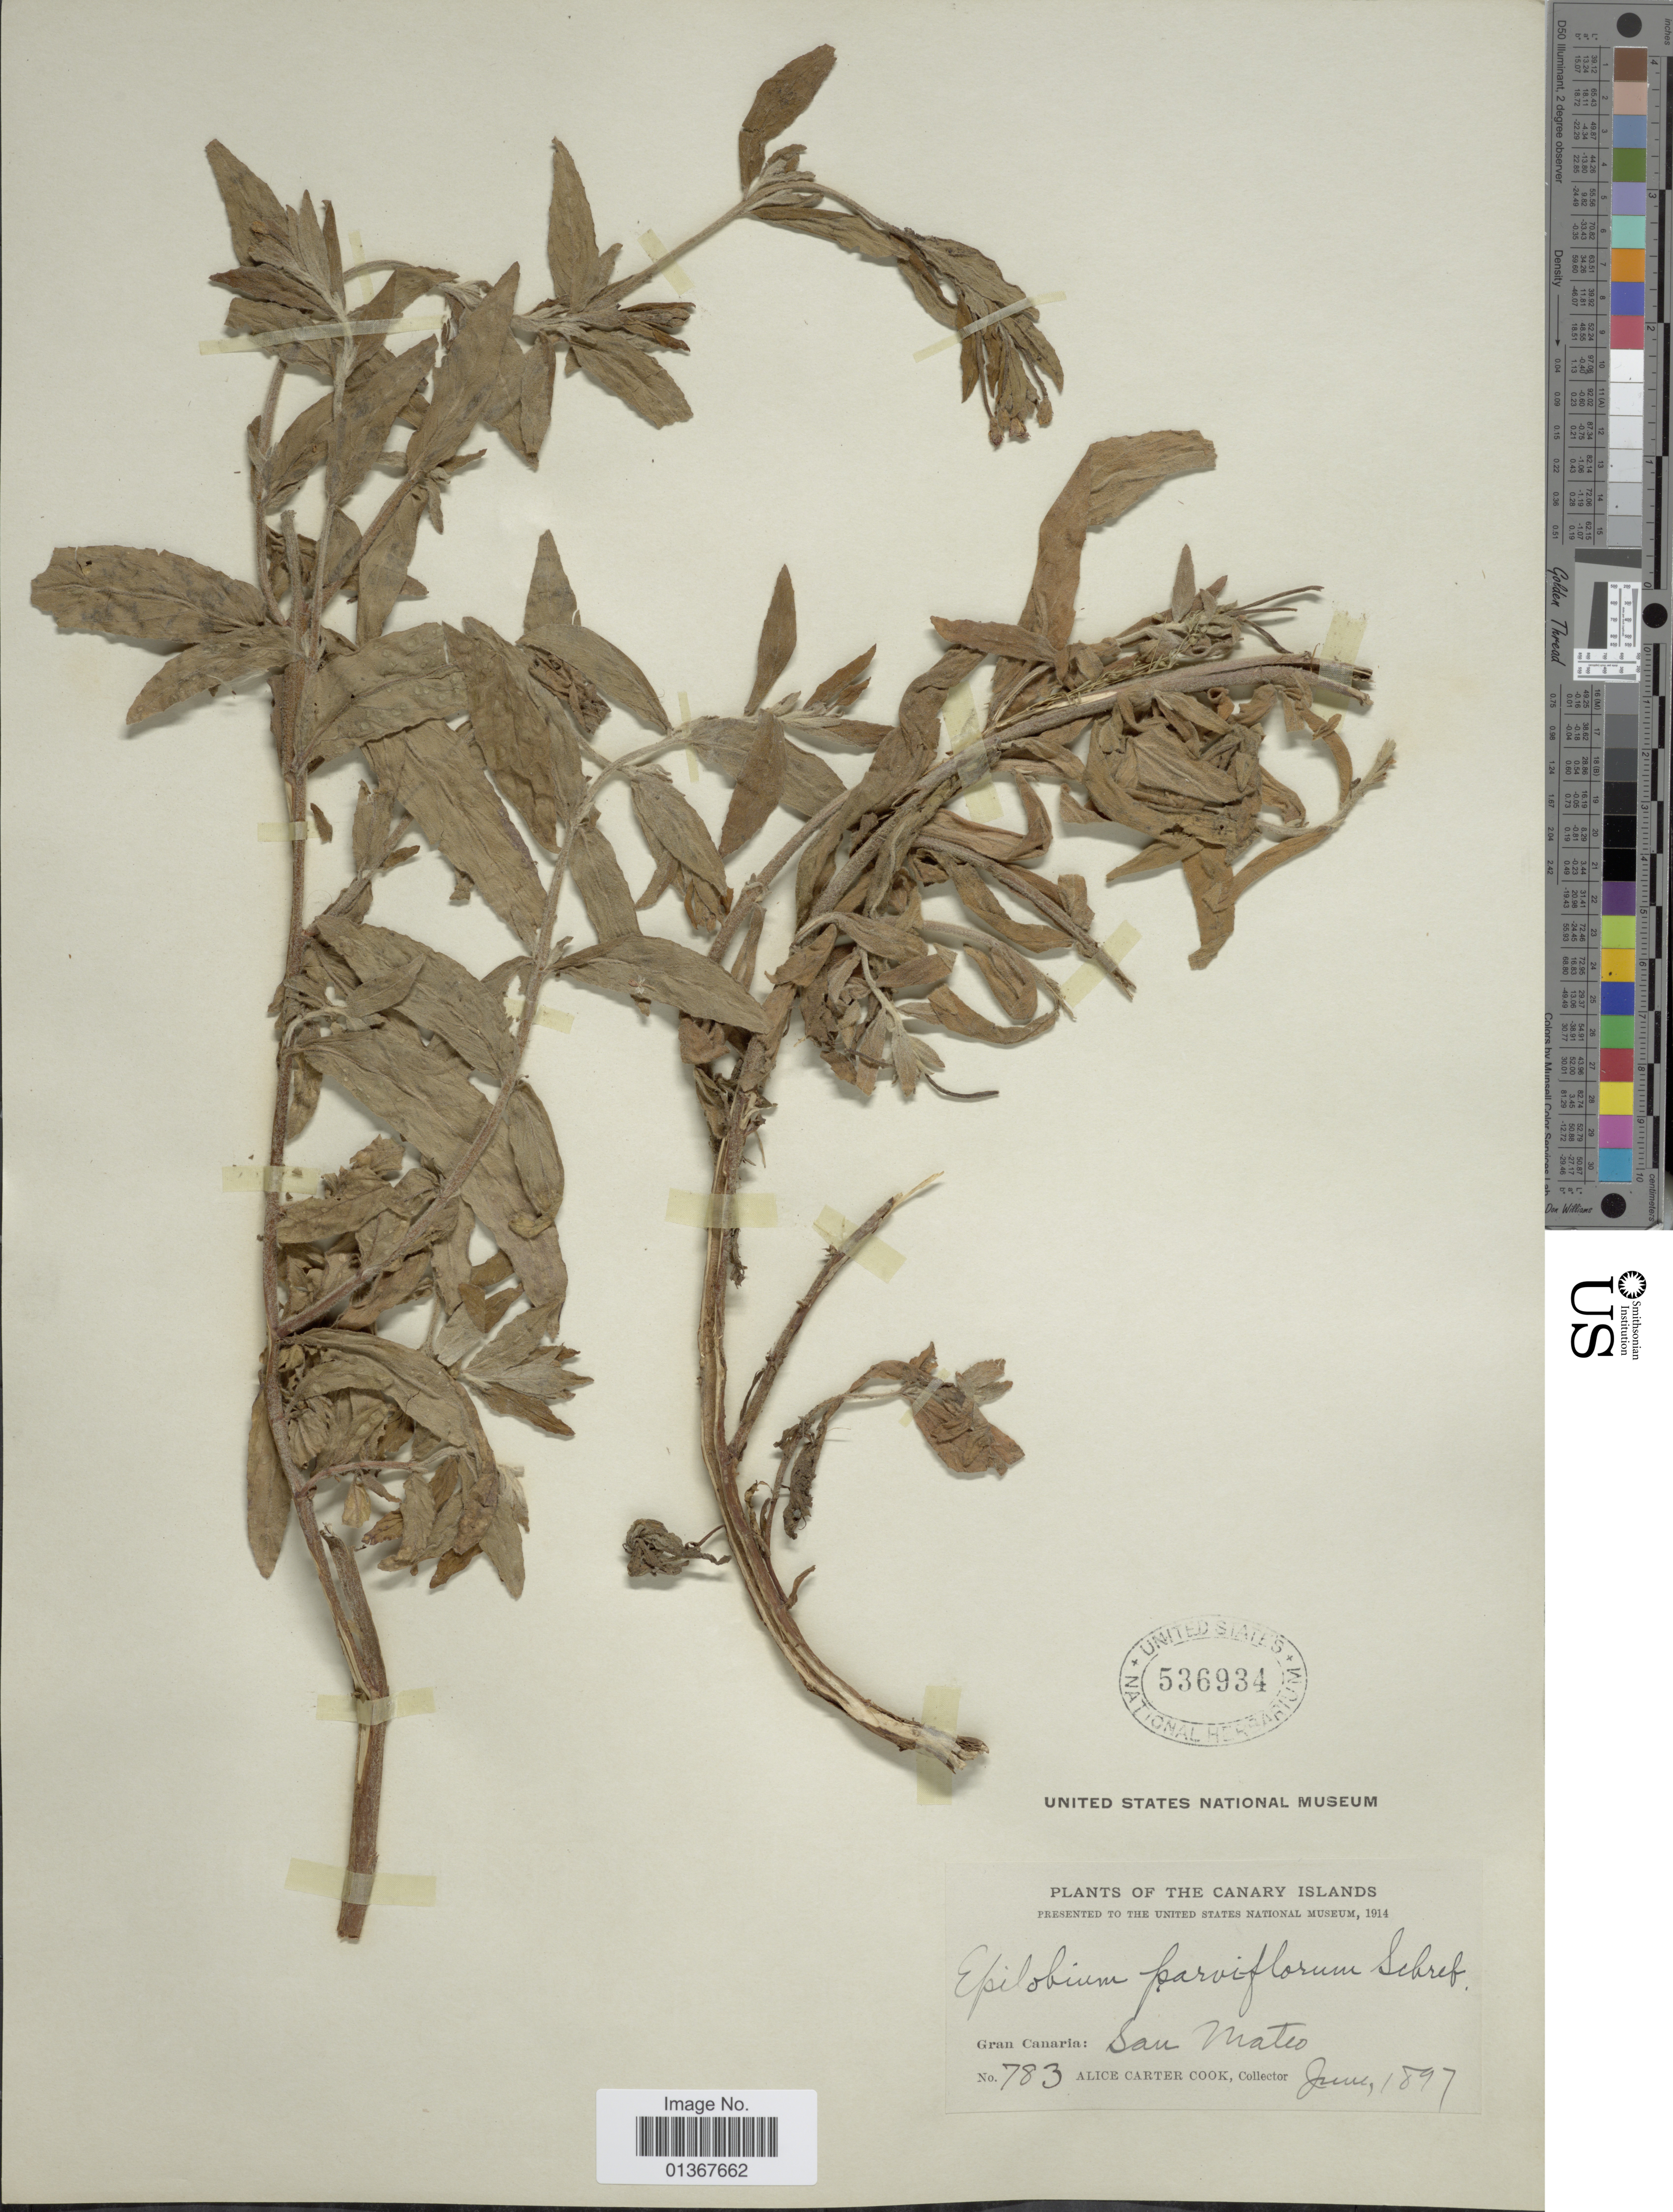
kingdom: Plantae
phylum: Tracheophyta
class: Magnoliopsida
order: Myrtales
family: Onagraceae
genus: Epilobium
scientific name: Epilobium parviflorum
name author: Schreb.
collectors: Alice C. Cook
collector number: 783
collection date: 1897-06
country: Spain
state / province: Canarias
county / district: Las Palmas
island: Grand Canary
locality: Canary Islands. Gran Canaria: San Mateo.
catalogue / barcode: US 536934